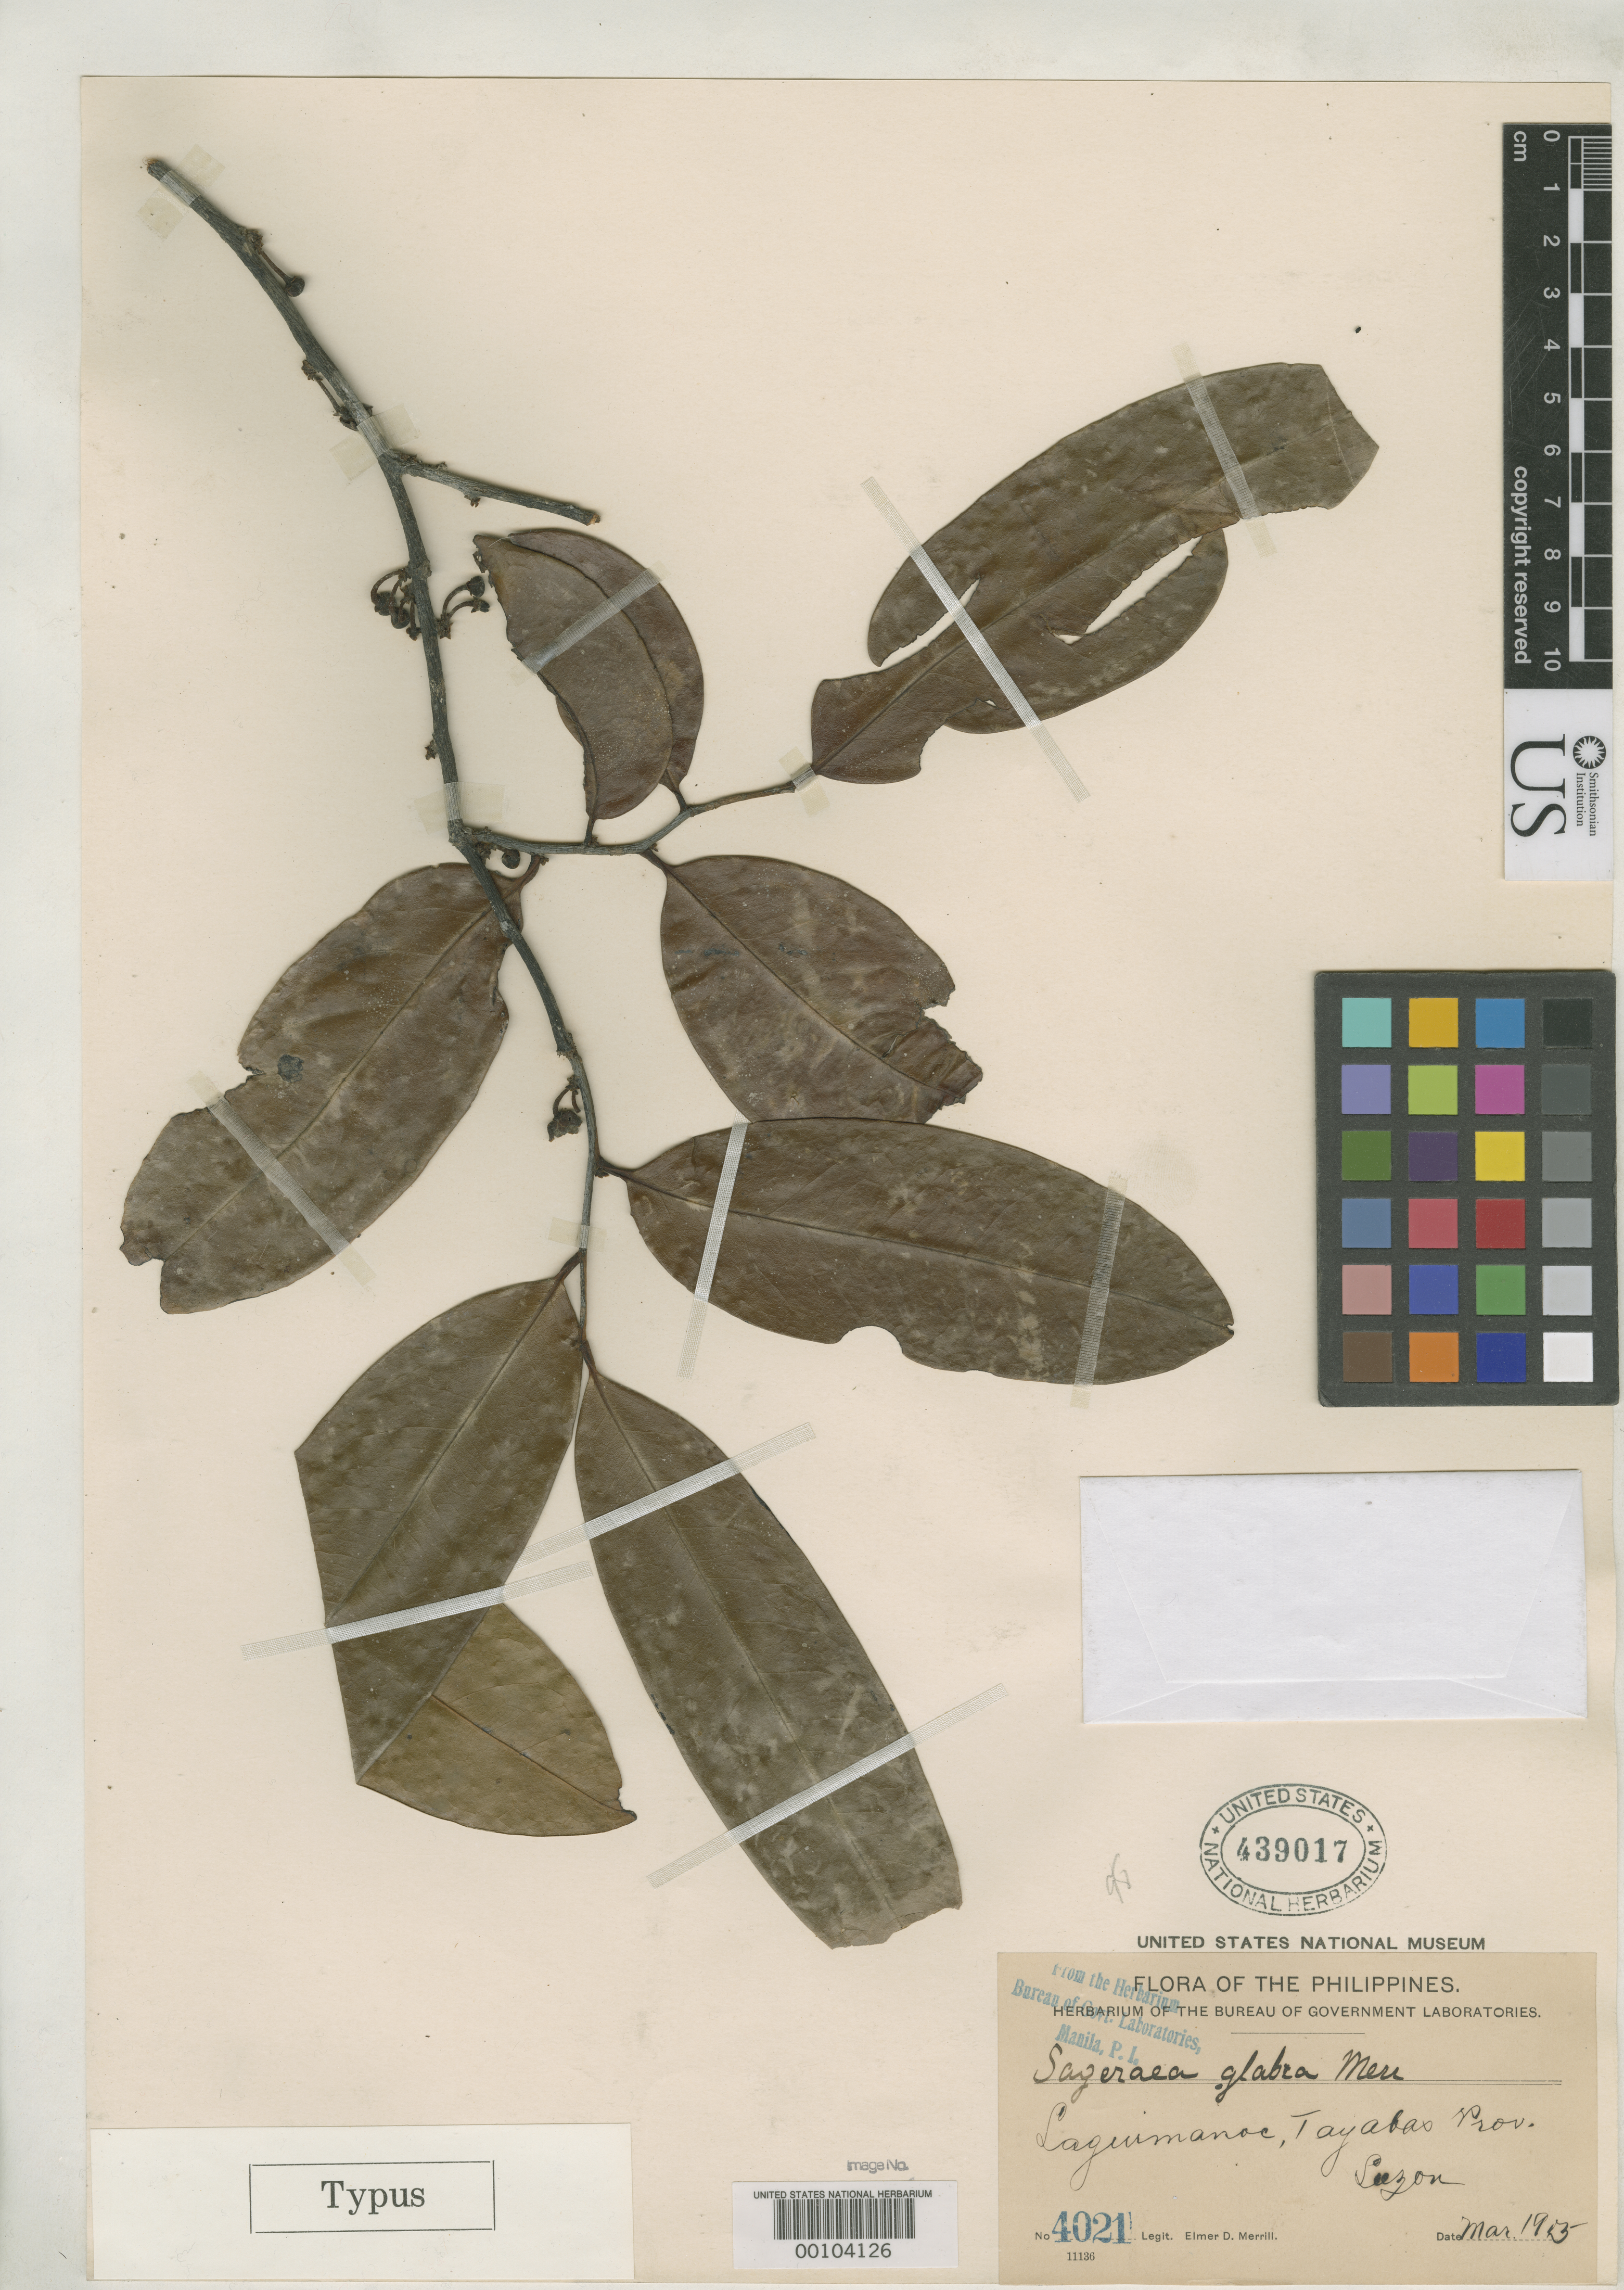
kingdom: Plantae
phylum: Tracheophyta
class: Magnoliopsida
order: Magnoliales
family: Annonaceae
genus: Sageraea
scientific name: Sageraea glabra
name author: Merr.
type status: Isotype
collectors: E. D. Merrill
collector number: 4021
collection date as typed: Mar 1905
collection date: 1905-03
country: Philippines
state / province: Calabarzon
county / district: Quezon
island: Luzon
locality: Laguimanoc.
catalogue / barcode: US 439017